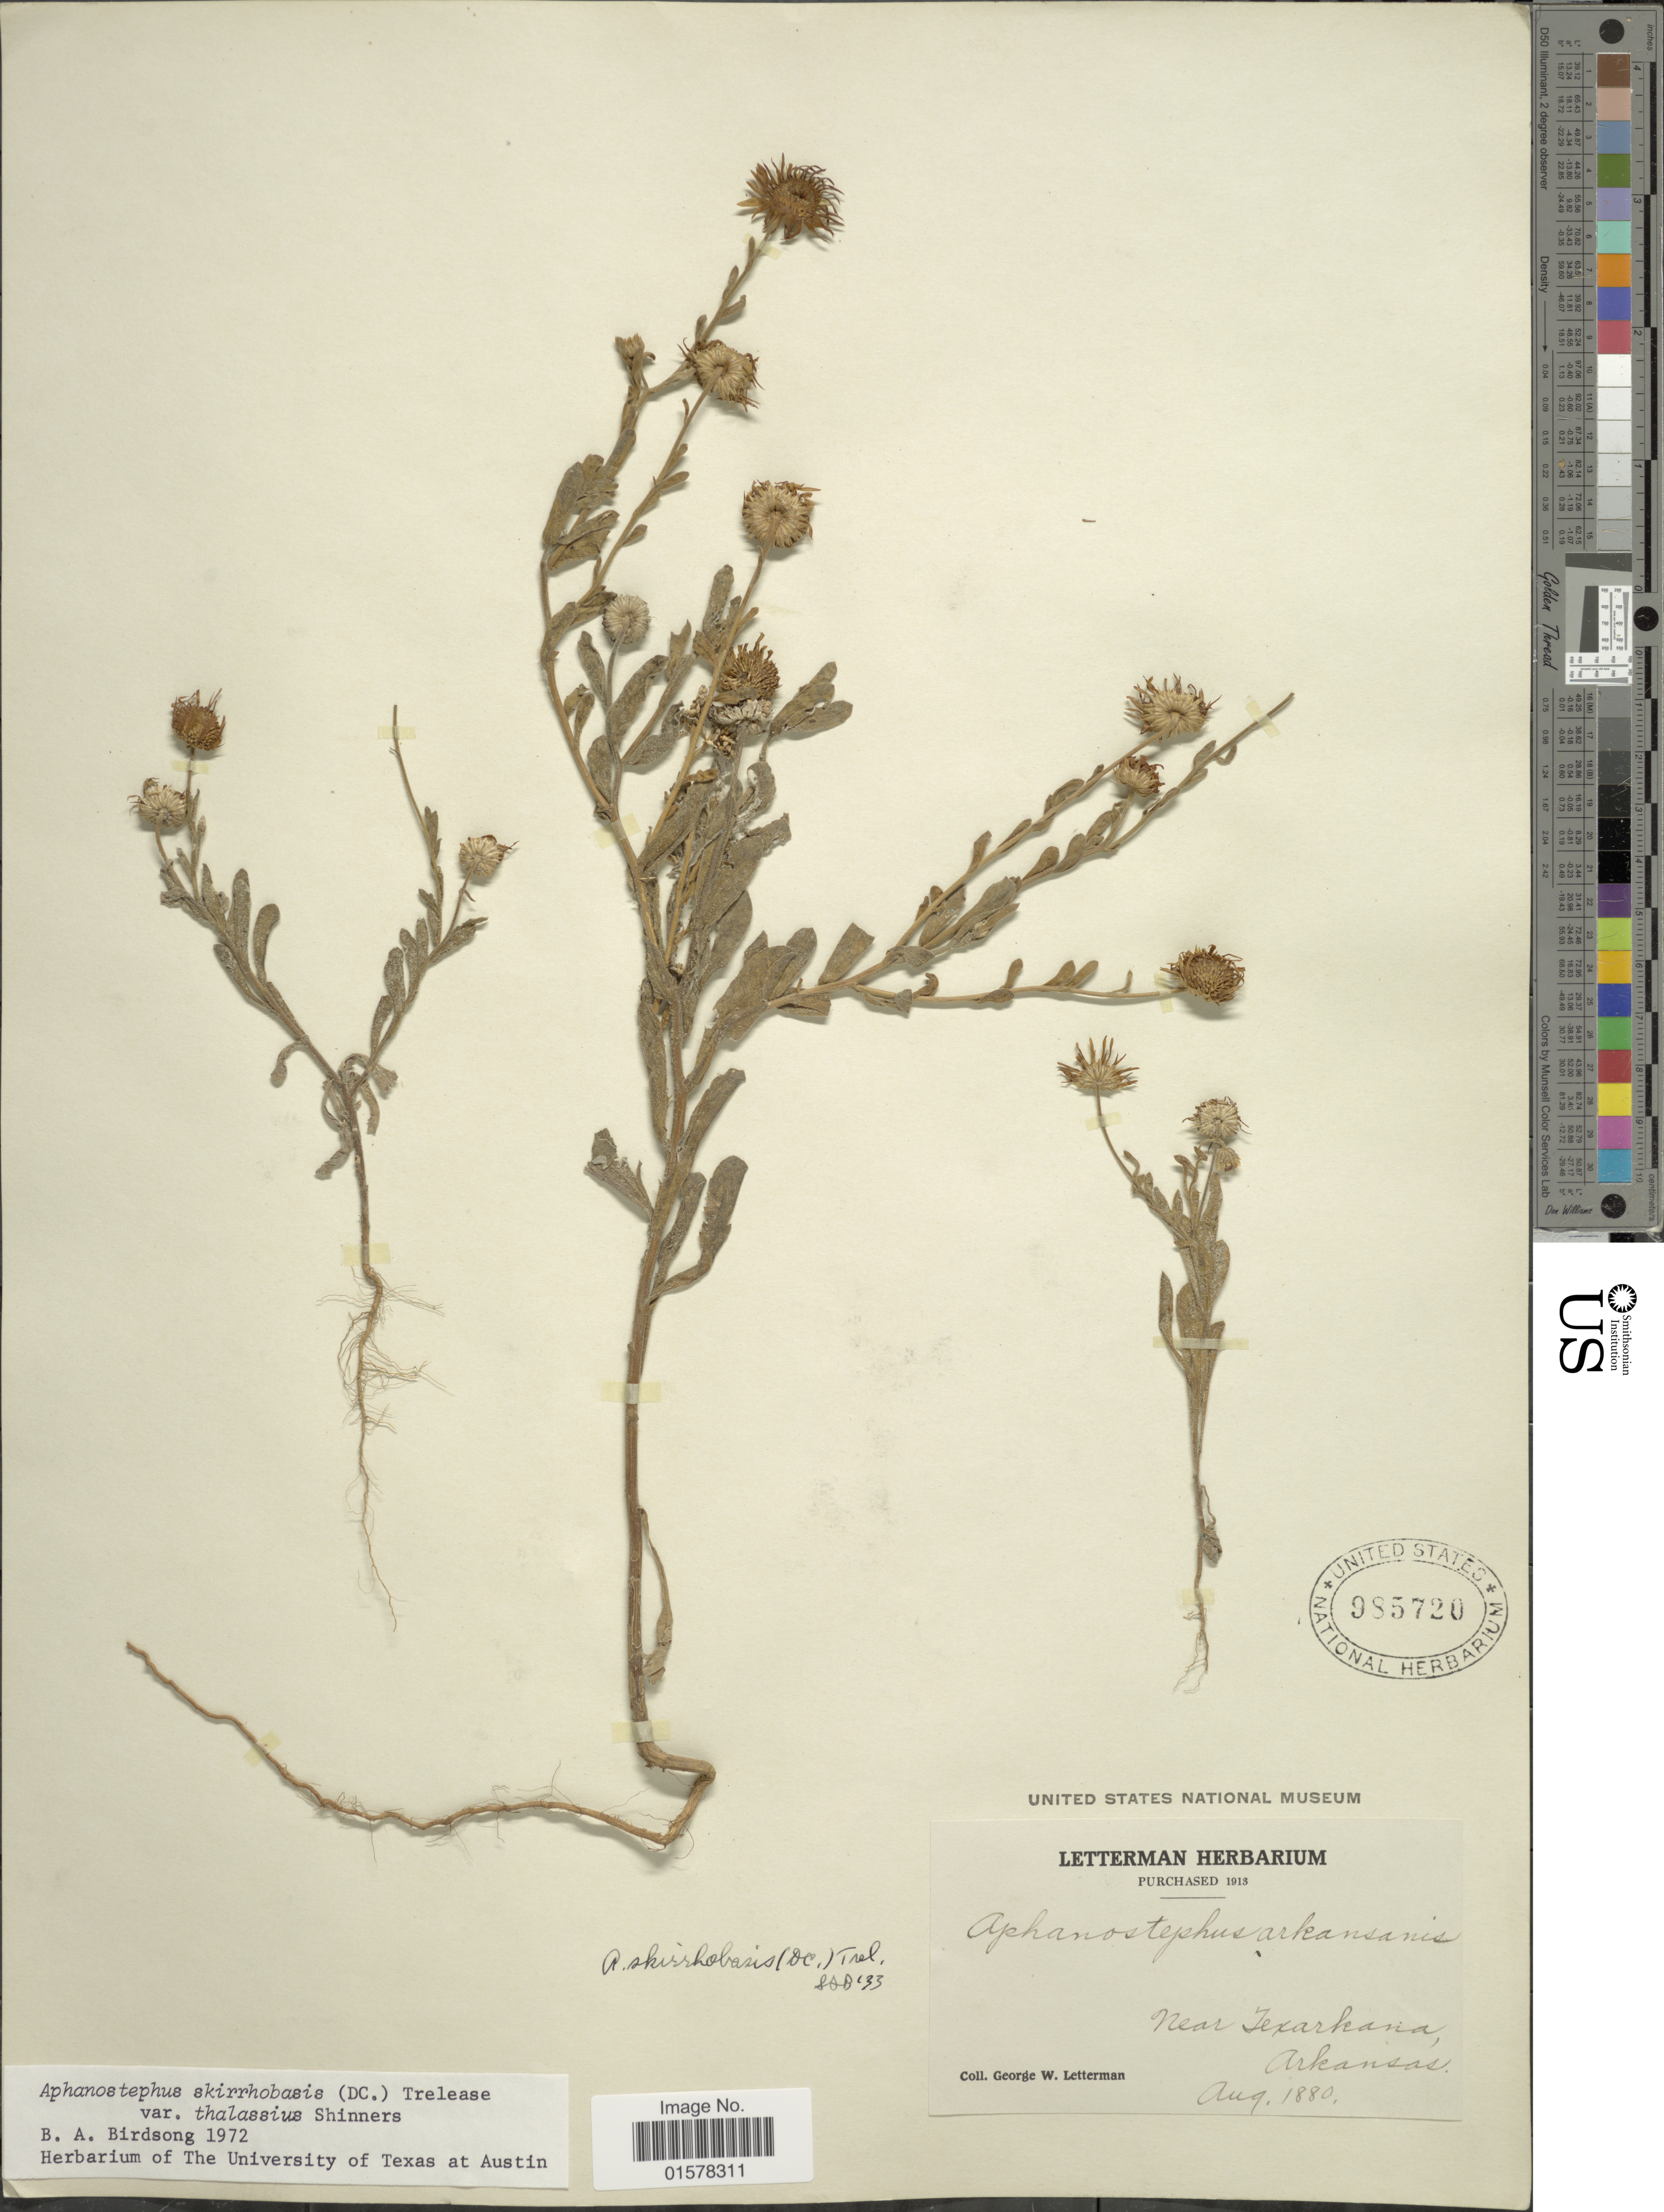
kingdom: Plantae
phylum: Tracheophyta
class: Magnoliopsida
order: Asterales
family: Asteraceae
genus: Aphanostephus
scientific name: Aphanostephus skirrhobasis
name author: (DC.) Trel. ex Coville & Branner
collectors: G. W. Letterman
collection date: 1880-08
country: United States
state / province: Arkansas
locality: Near Texarkania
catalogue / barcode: US 985720